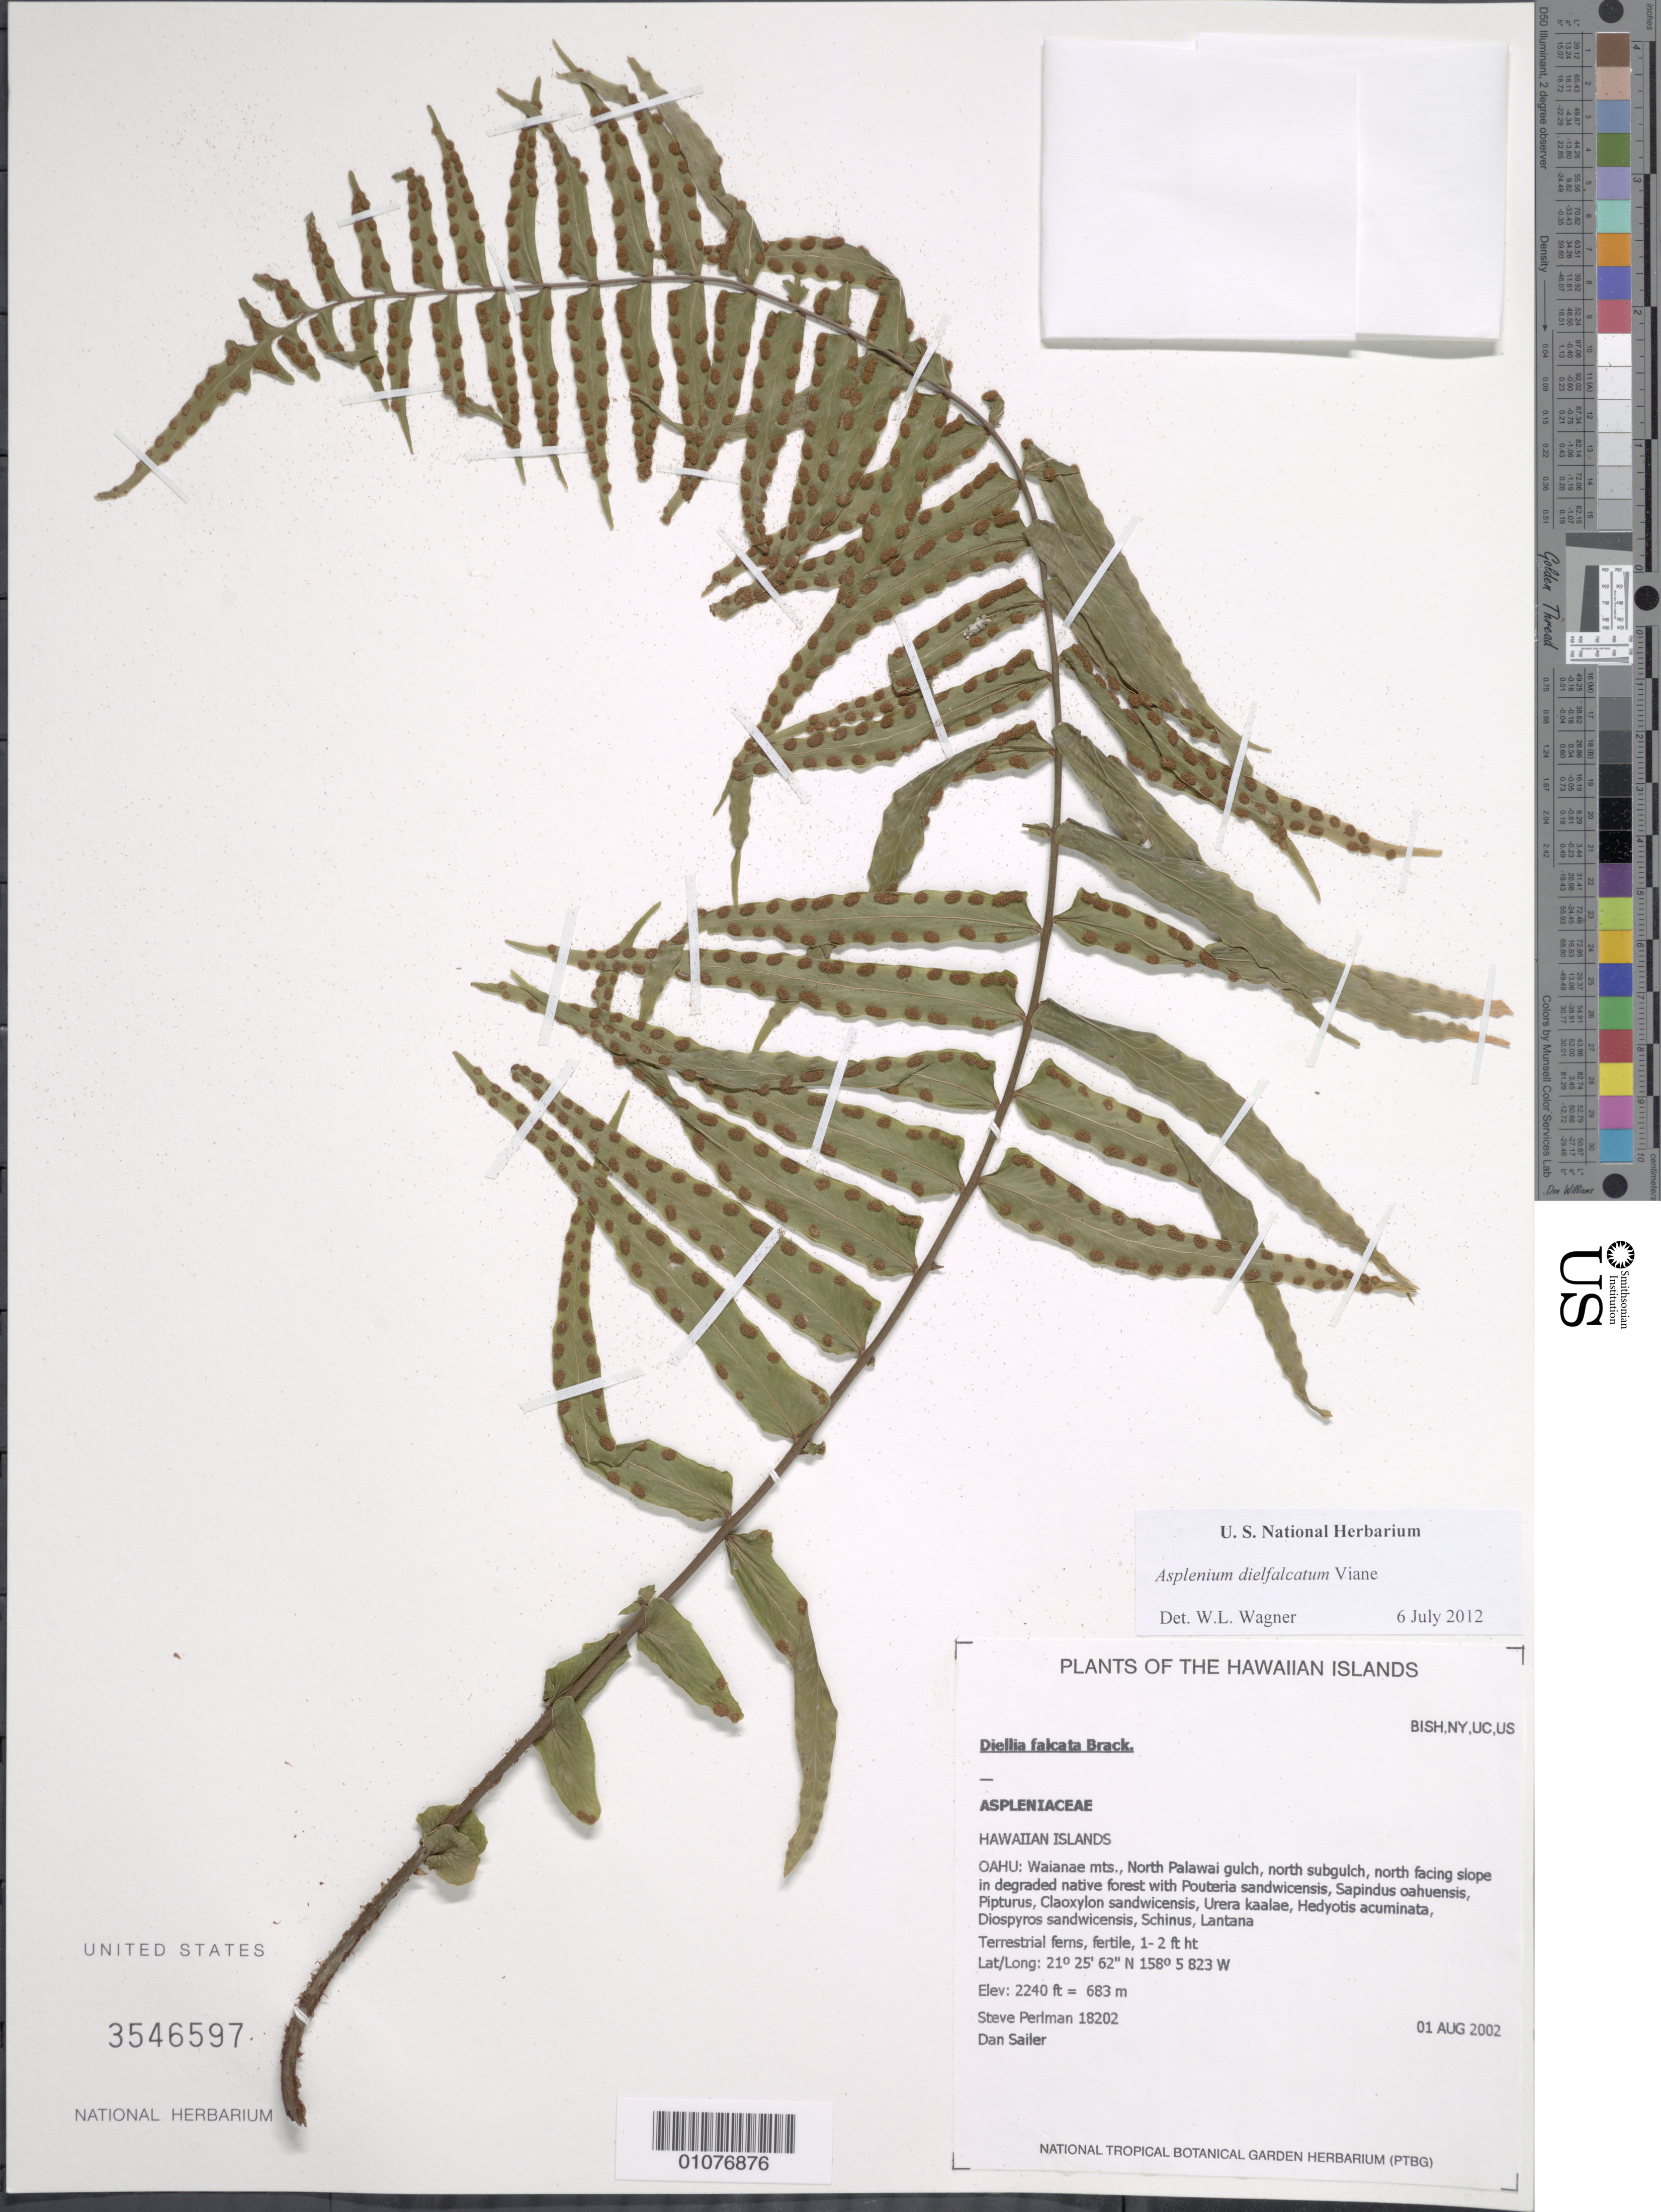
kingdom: Plantae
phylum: Tracheophyta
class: Polypodiopsida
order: Polypodiales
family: Aspleniaceae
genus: Asplenium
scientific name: Asplenium dielfalcatum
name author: Viane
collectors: S. P. Perlman & D. Saller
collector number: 18202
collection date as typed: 1 Aug 2002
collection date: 2002-08-01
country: United States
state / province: Hawaii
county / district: Honolulu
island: Oahu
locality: Waianae Mts., North Palawai gulch, north subgulch, north facing slope in degraded native forest.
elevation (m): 683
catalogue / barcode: US 3546597